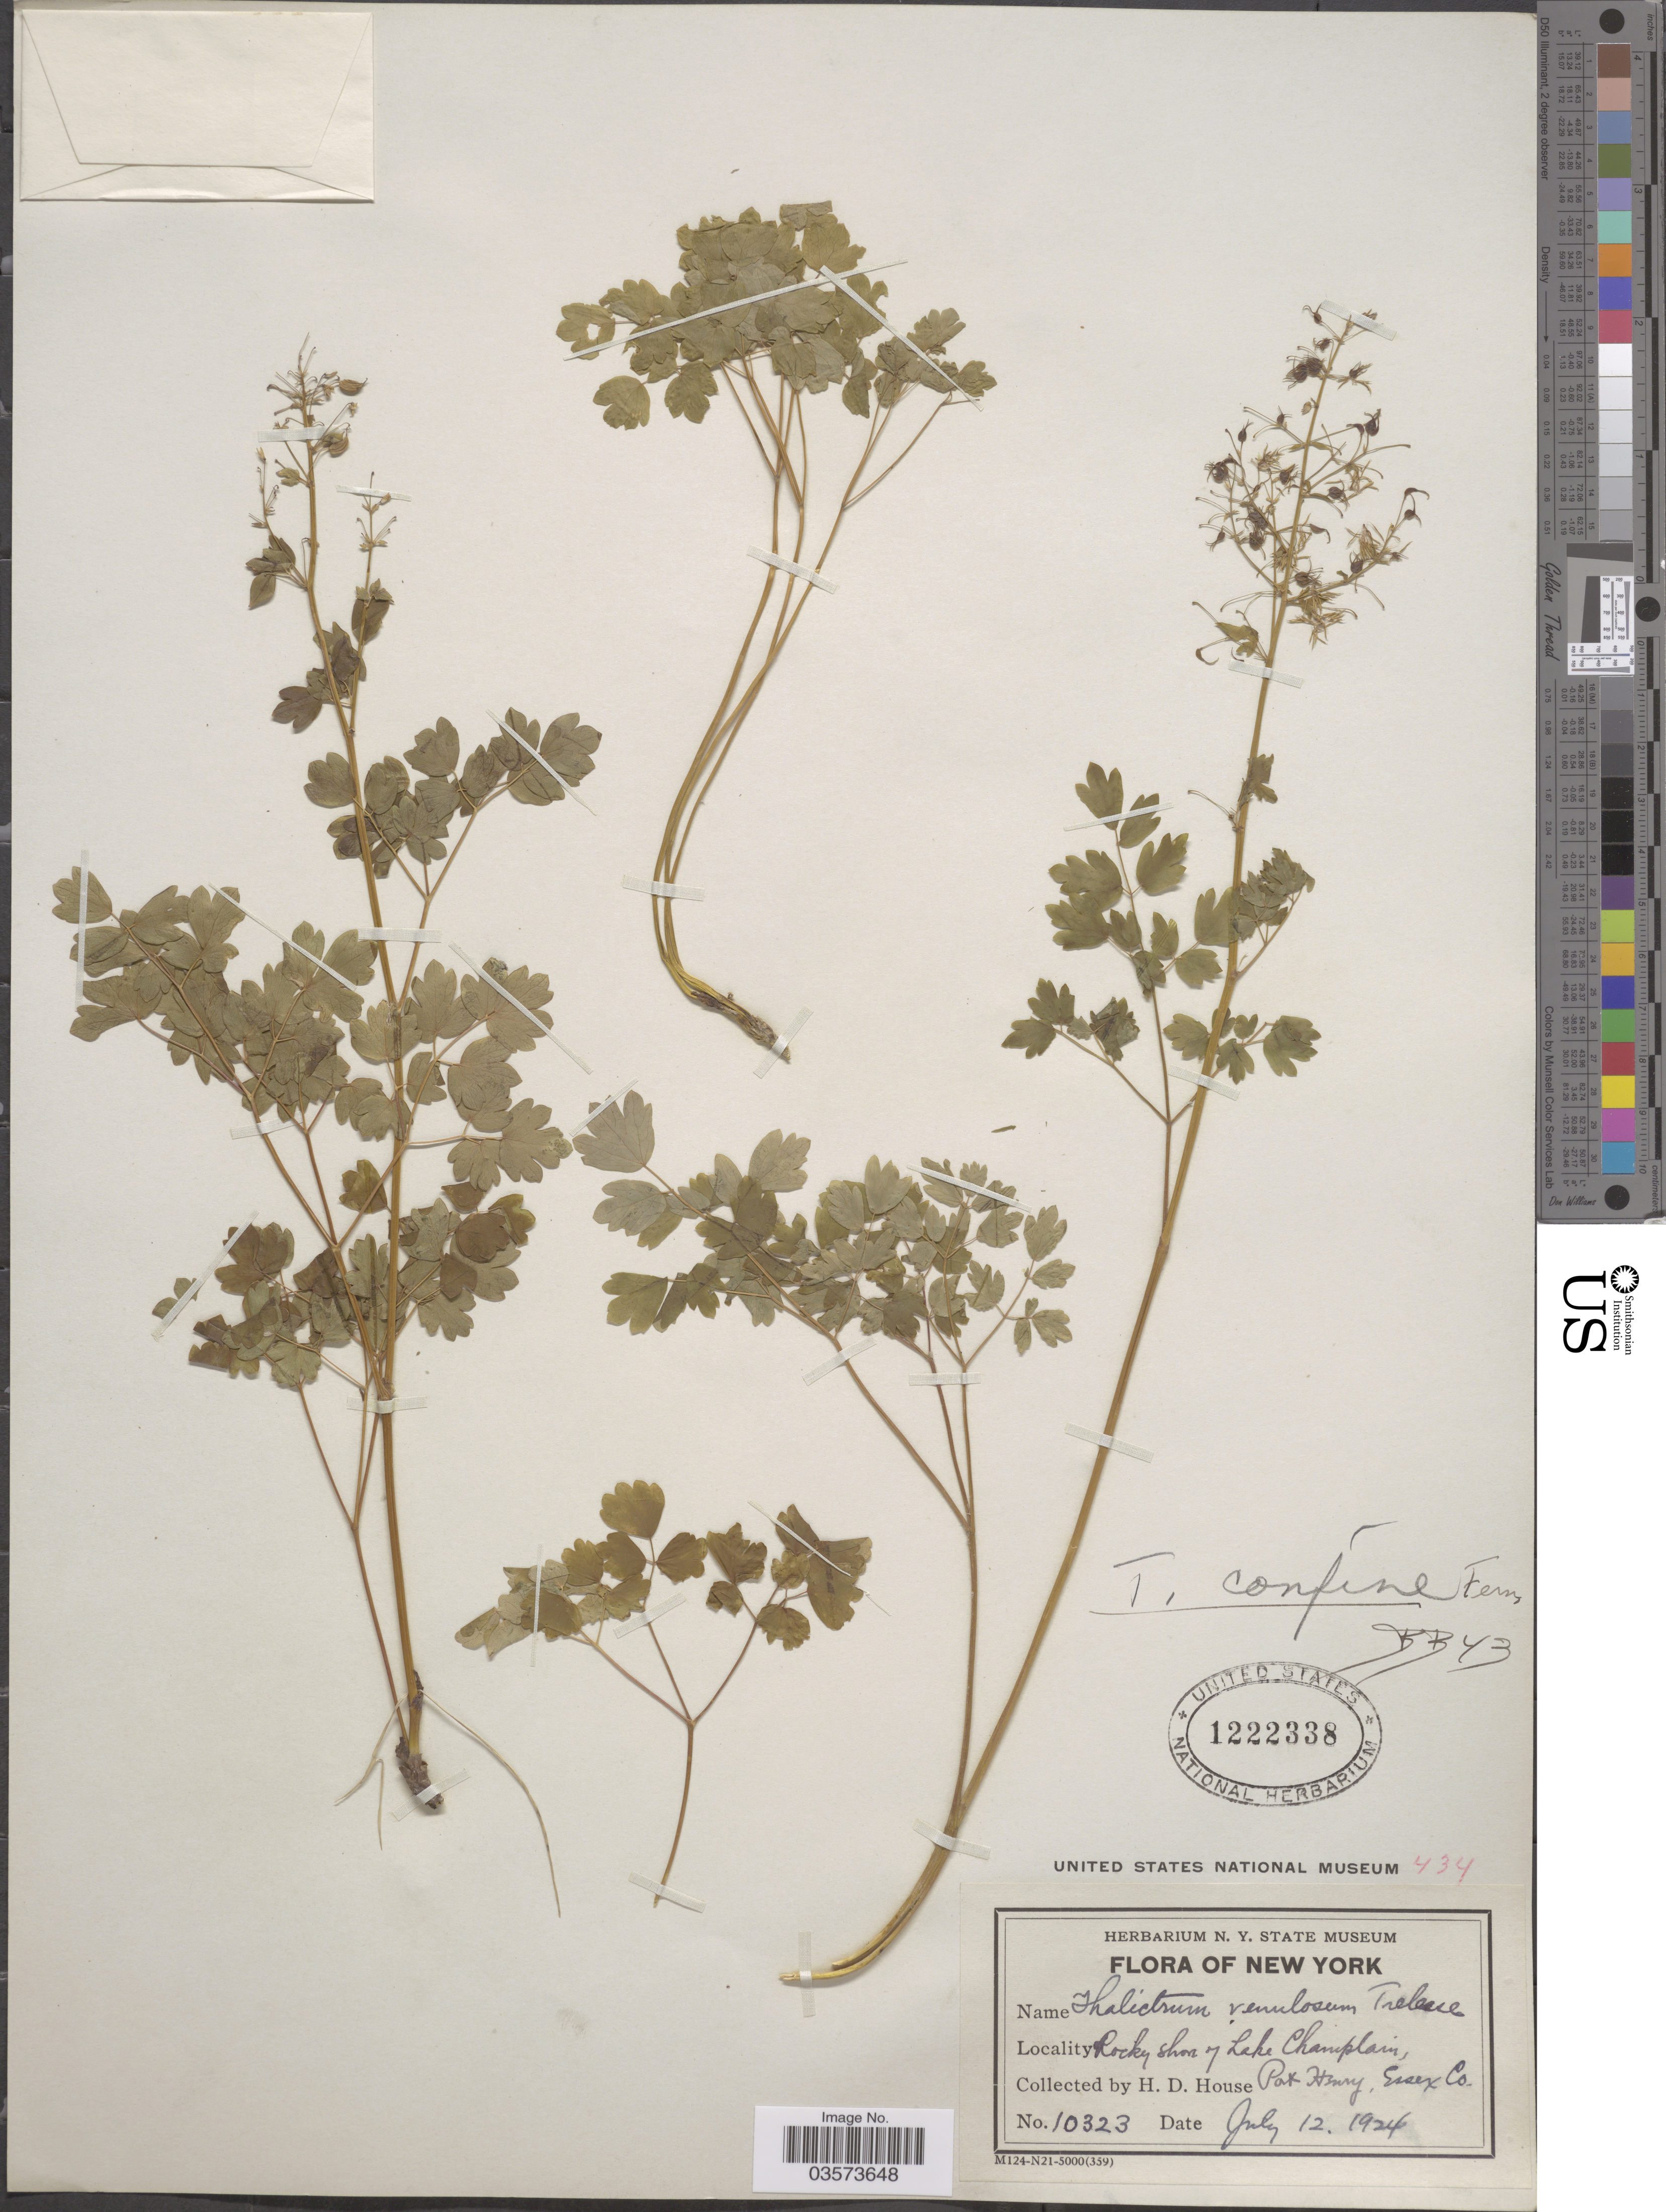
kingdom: Plantae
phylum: Tracheophyta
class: Magnoliopsida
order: Ranunculales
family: Ranunculaceae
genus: Thalictrum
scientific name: Thalictrum confine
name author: Fernald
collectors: H. D. House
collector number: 10323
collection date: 1924-07-12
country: United States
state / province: New York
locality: Rocky shore of Lake Champlain, Park Henry, Essex Co.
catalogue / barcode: US 1222338